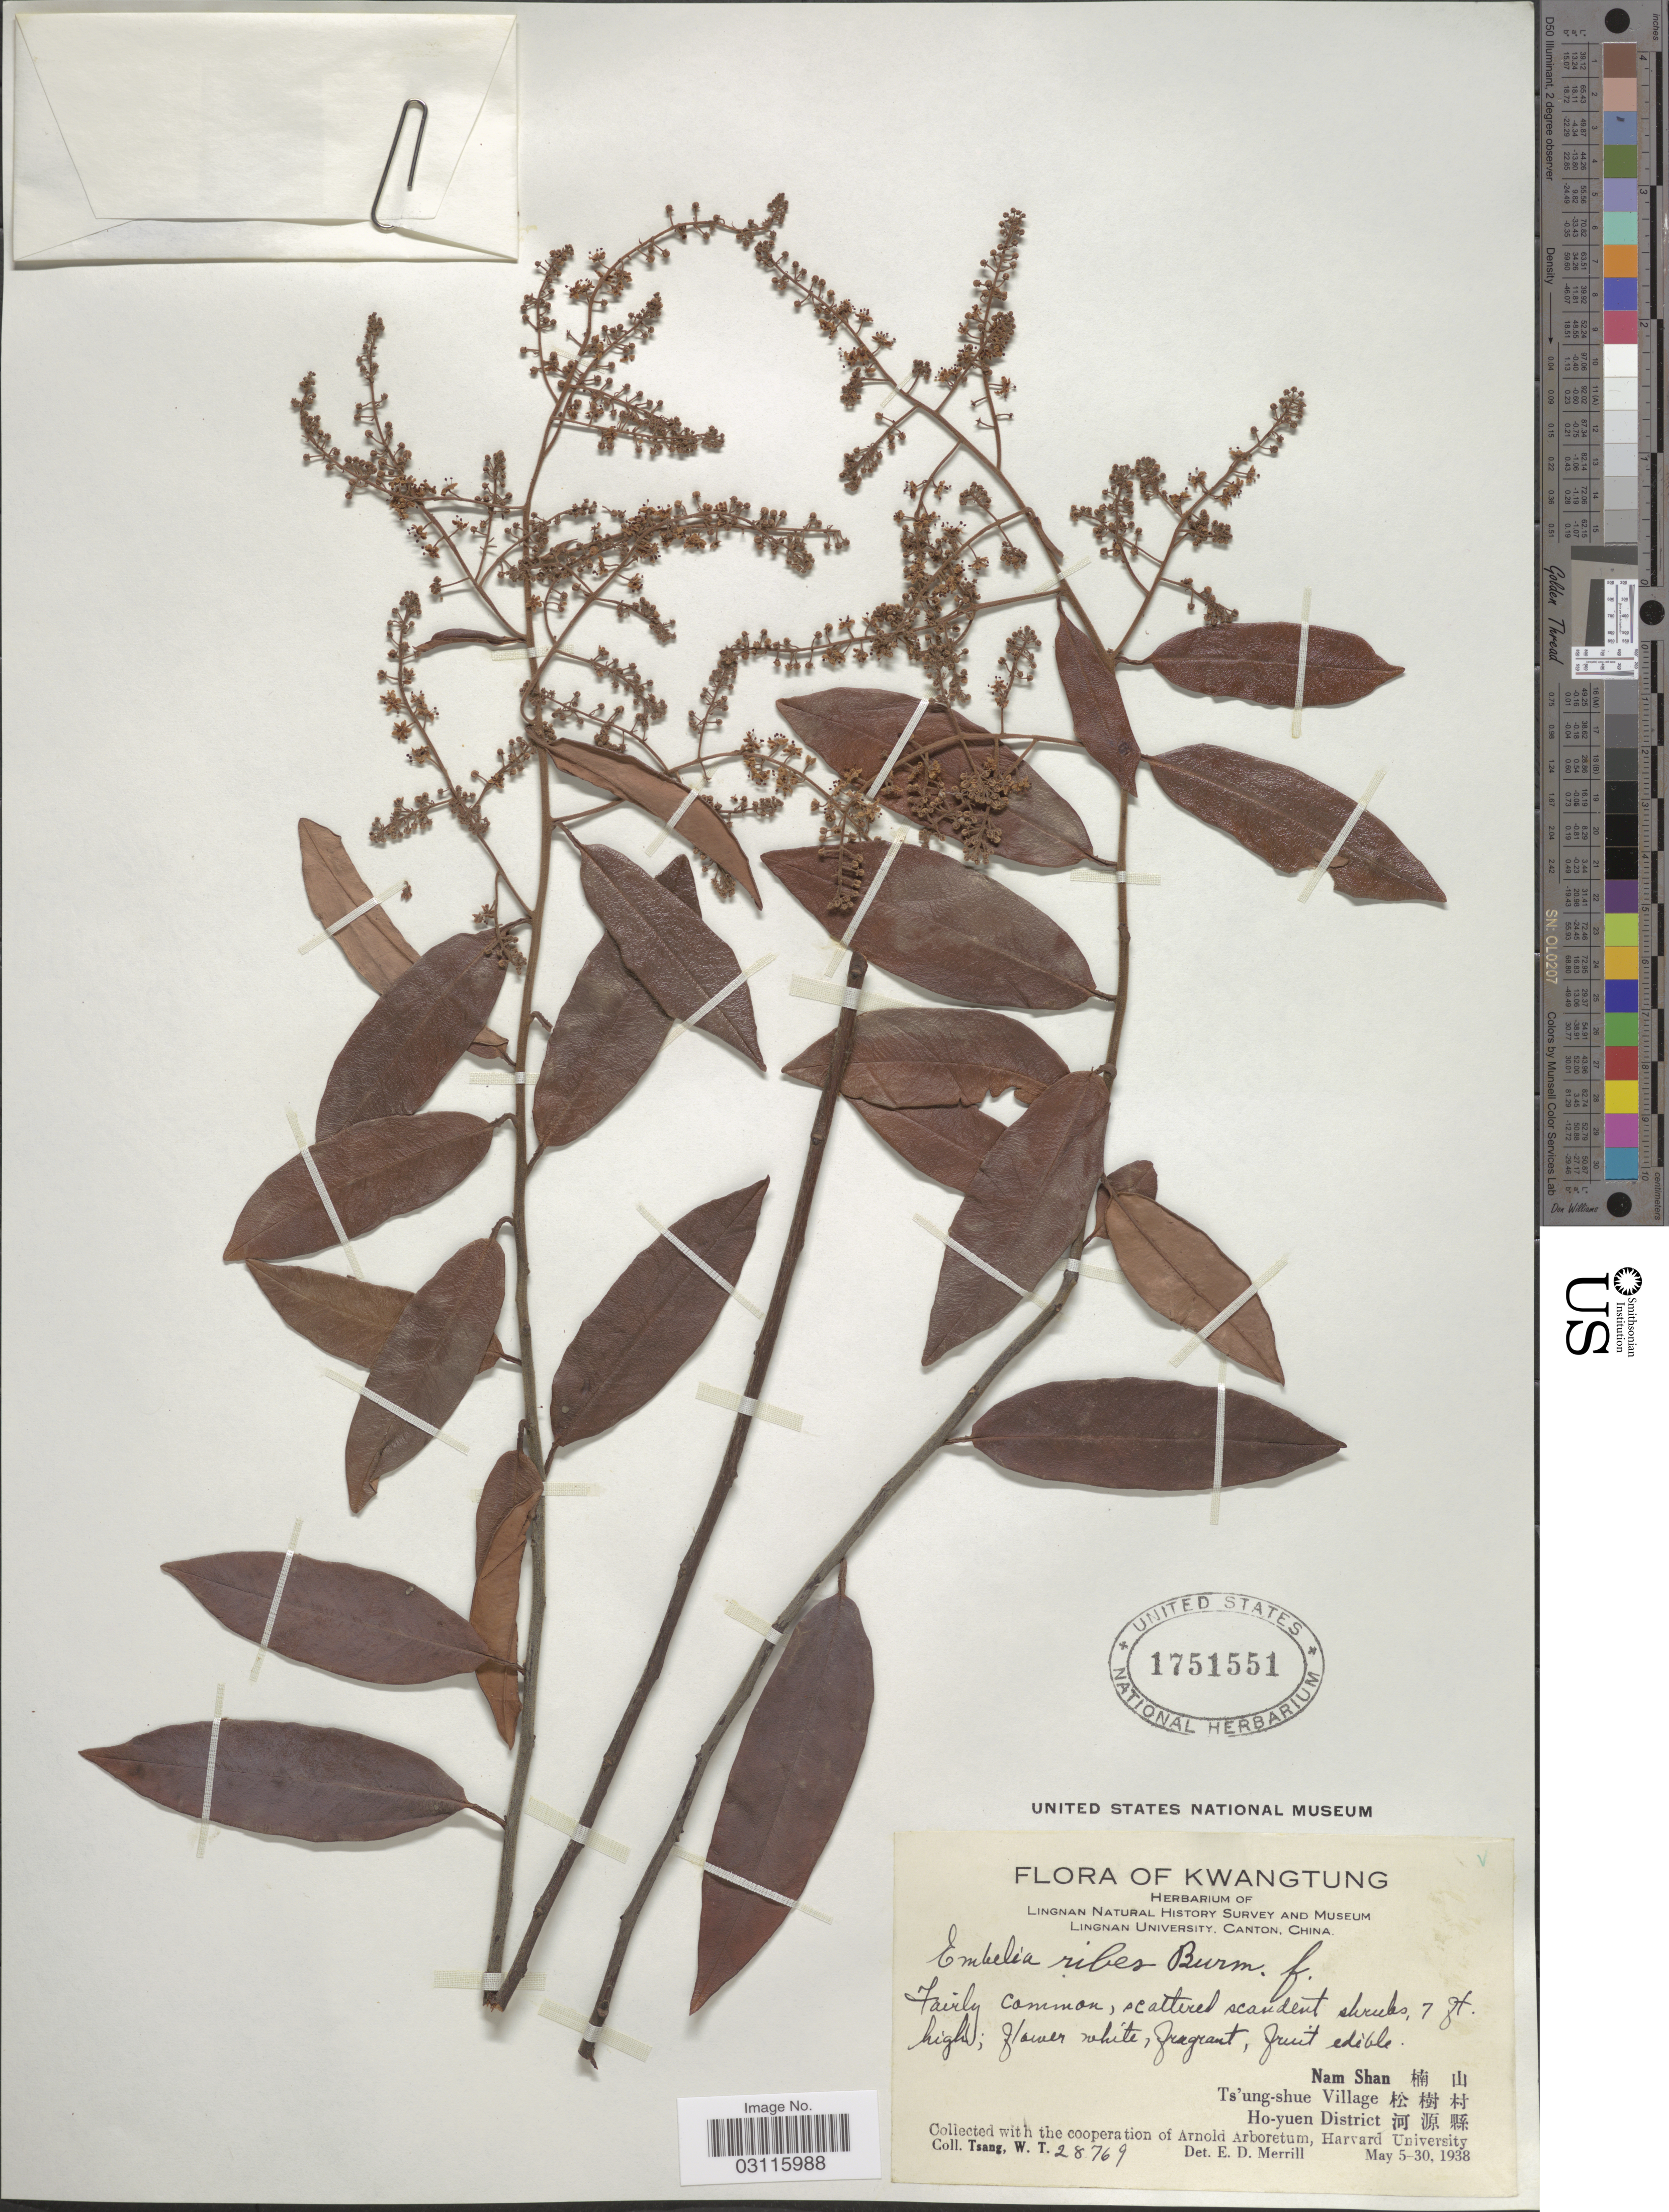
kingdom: Plantae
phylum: Tracheophyta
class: Magnoliopsida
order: Ericales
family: Primulaceae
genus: Embelia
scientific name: Embelia ribes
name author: Burm. f.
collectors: W. T. Tsang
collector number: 28769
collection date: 1938-05-05/1938-05-30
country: China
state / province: Guangdong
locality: Kwangtung, Nam Shan X, Ts'ung-shue Village X, Ho-yuen District X.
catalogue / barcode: US 1751551